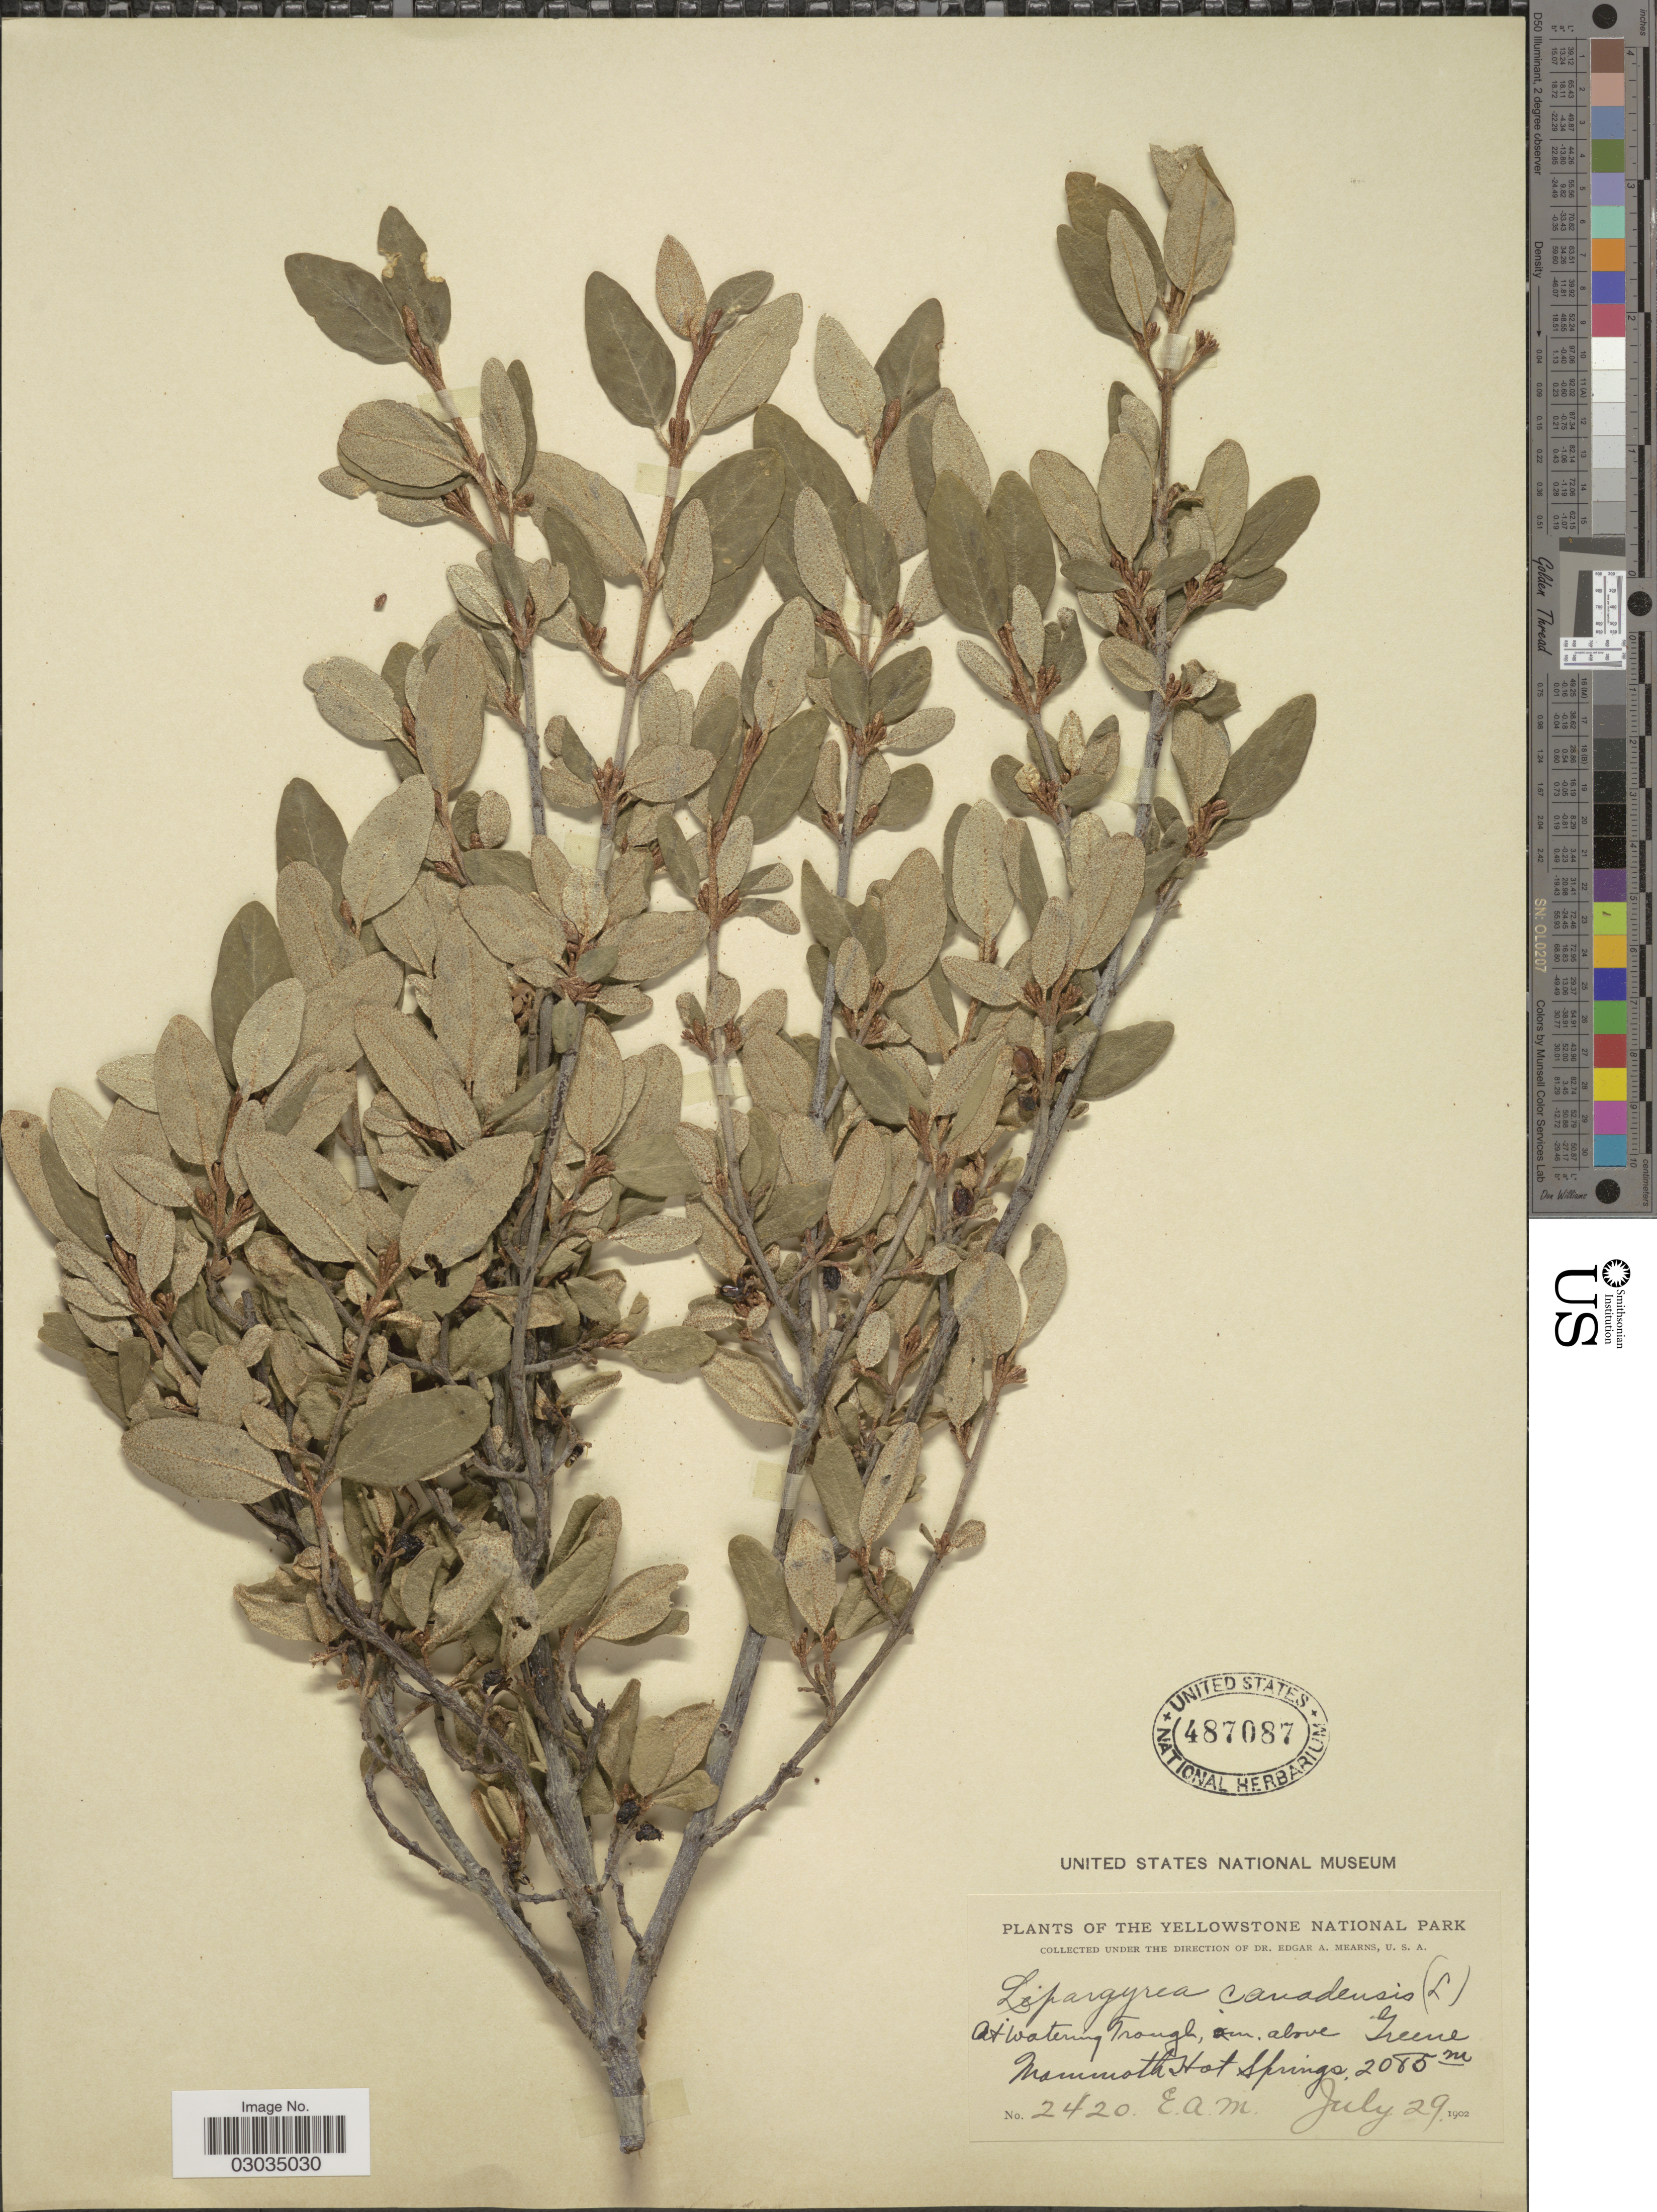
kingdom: Plantae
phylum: Tracheophyta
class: Magnoliopsida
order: Rosales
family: Elaeagnaceae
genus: Shepherdia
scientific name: Shepherdia canadensis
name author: (L.) Nutt.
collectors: E. A. Mearns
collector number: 2420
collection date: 1902-07-29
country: United States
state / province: Wyoming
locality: The Yellowstone National Park, above Greene Mammoth Hot Springs.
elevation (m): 2085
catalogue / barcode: US 487087